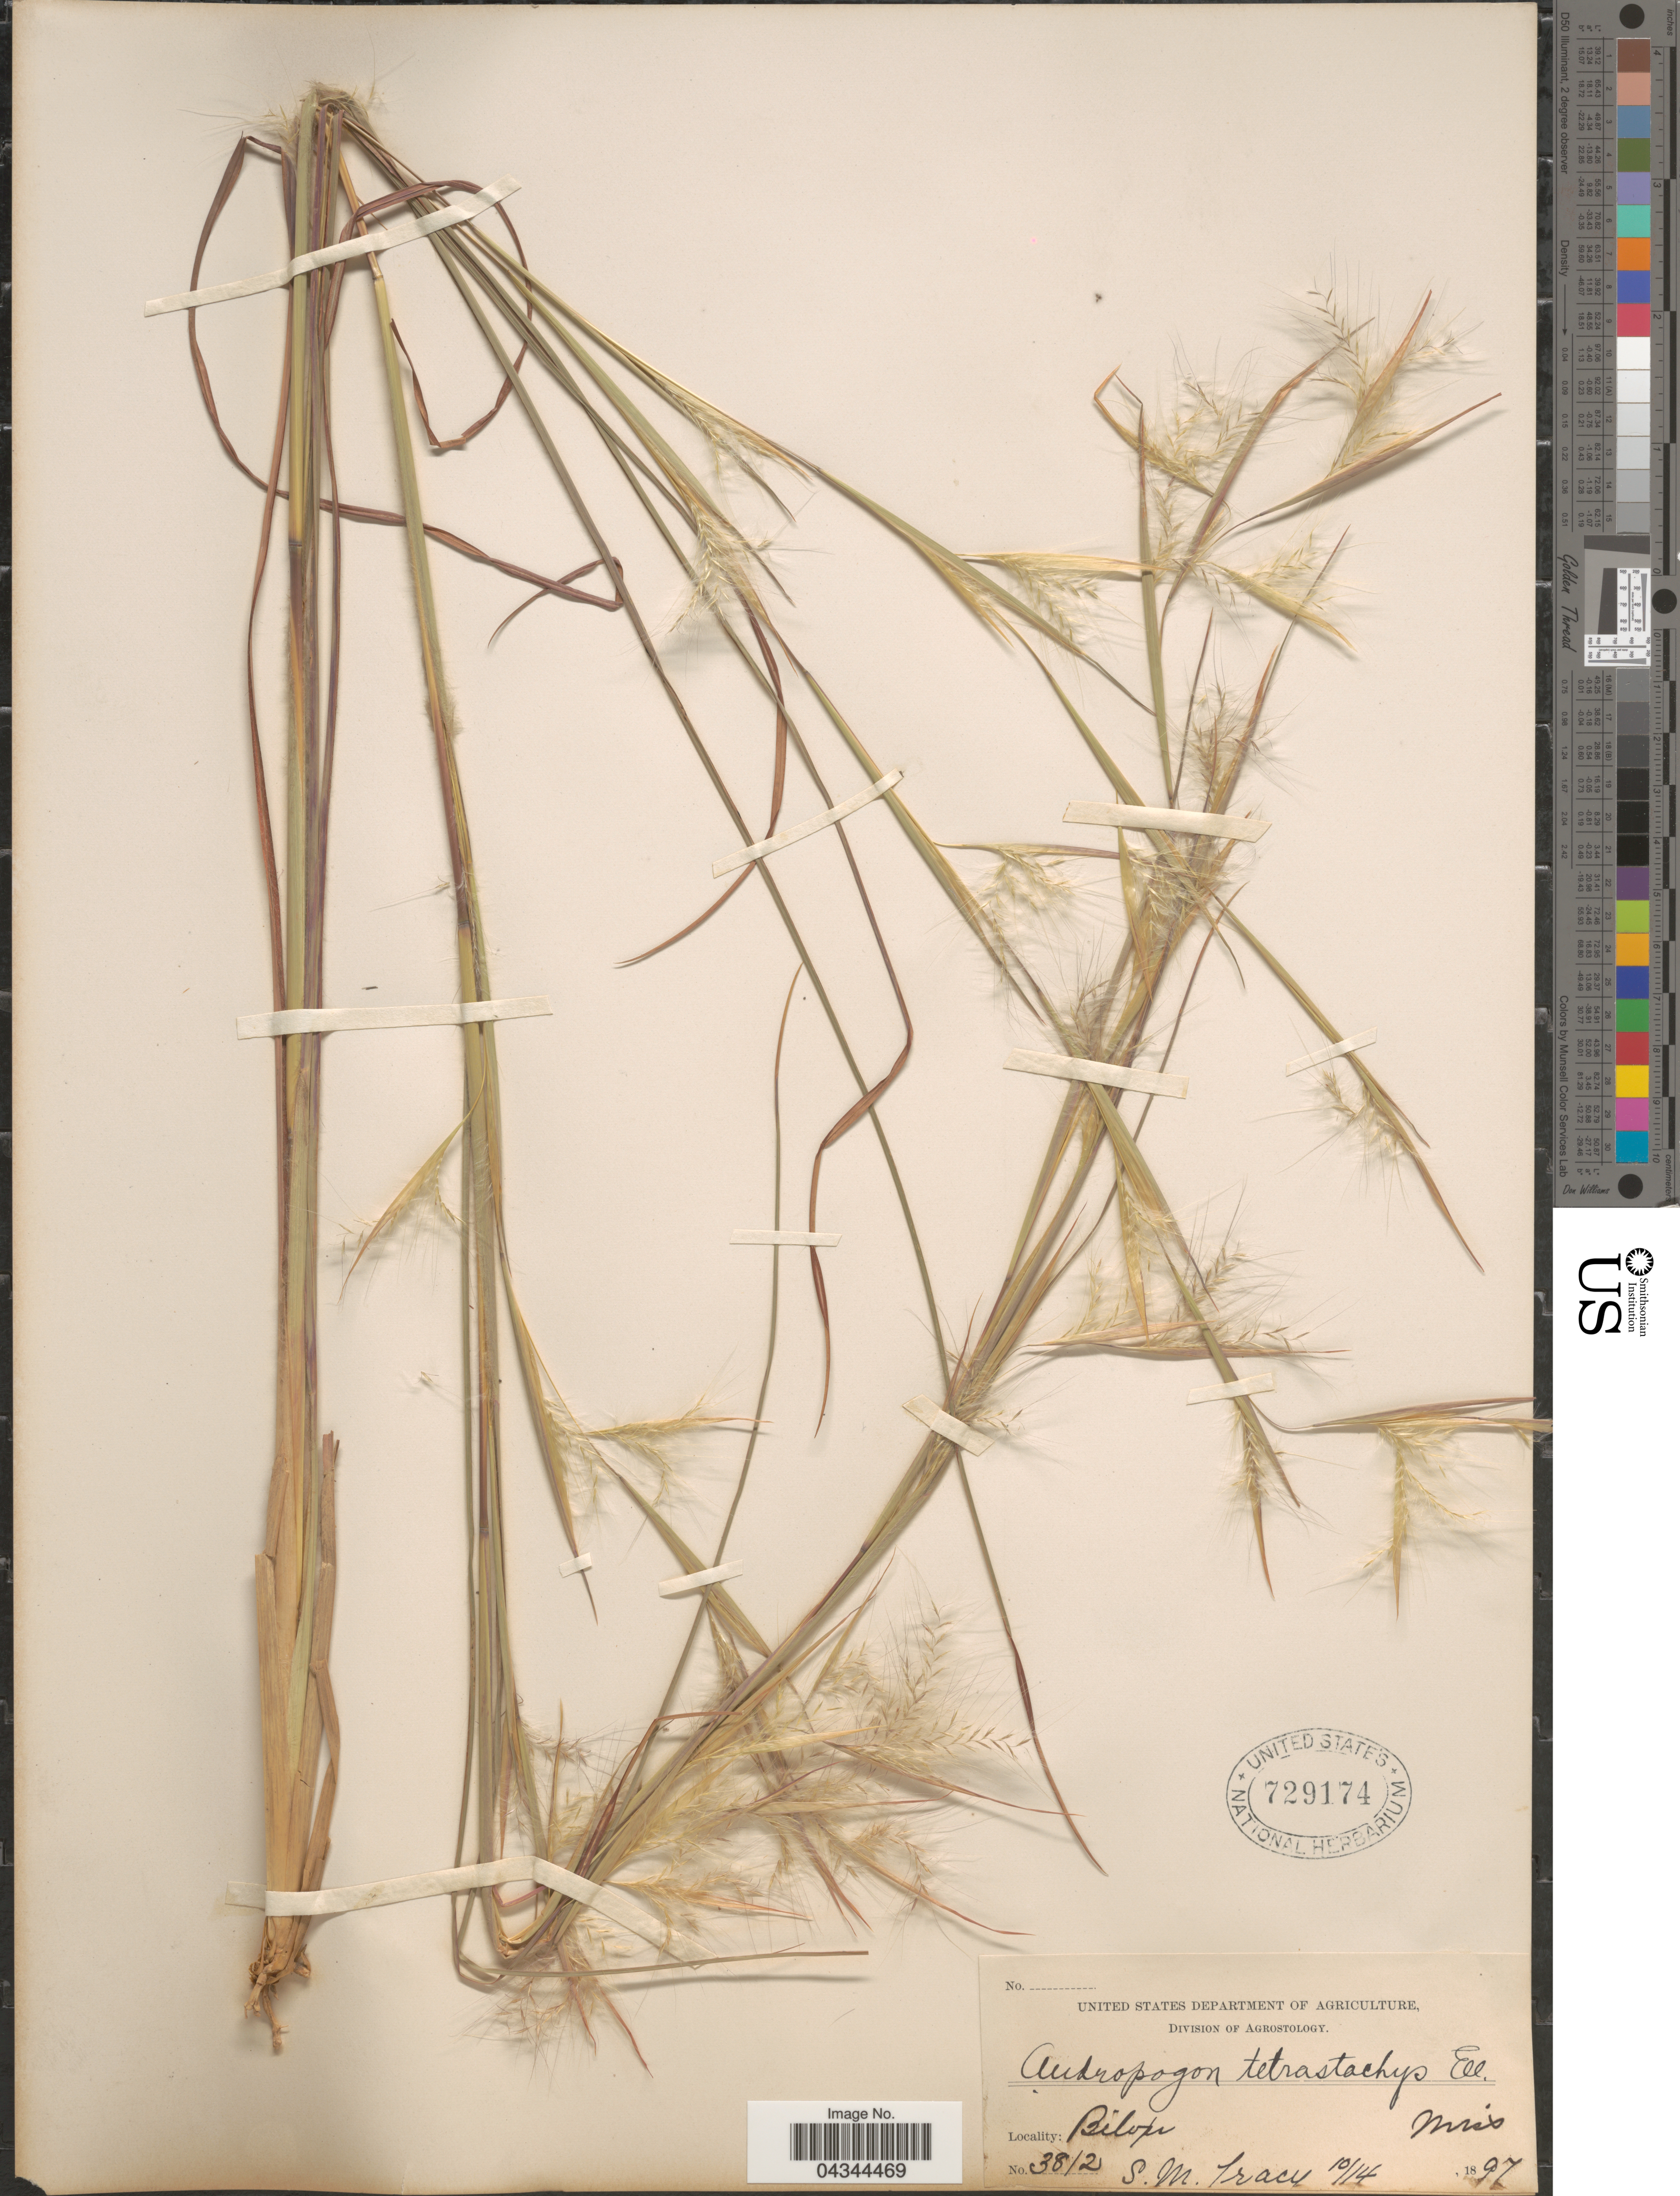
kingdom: Plantae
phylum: Tracheophyta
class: Liliopsida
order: Poales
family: Poaceae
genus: Andropogon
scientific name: Andropogon virginicus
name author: L.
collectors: S. M. Tracy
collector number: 3812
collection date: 1897-10-14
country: United States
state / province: Mississippi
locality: Biloxi.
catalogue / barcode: US 729174